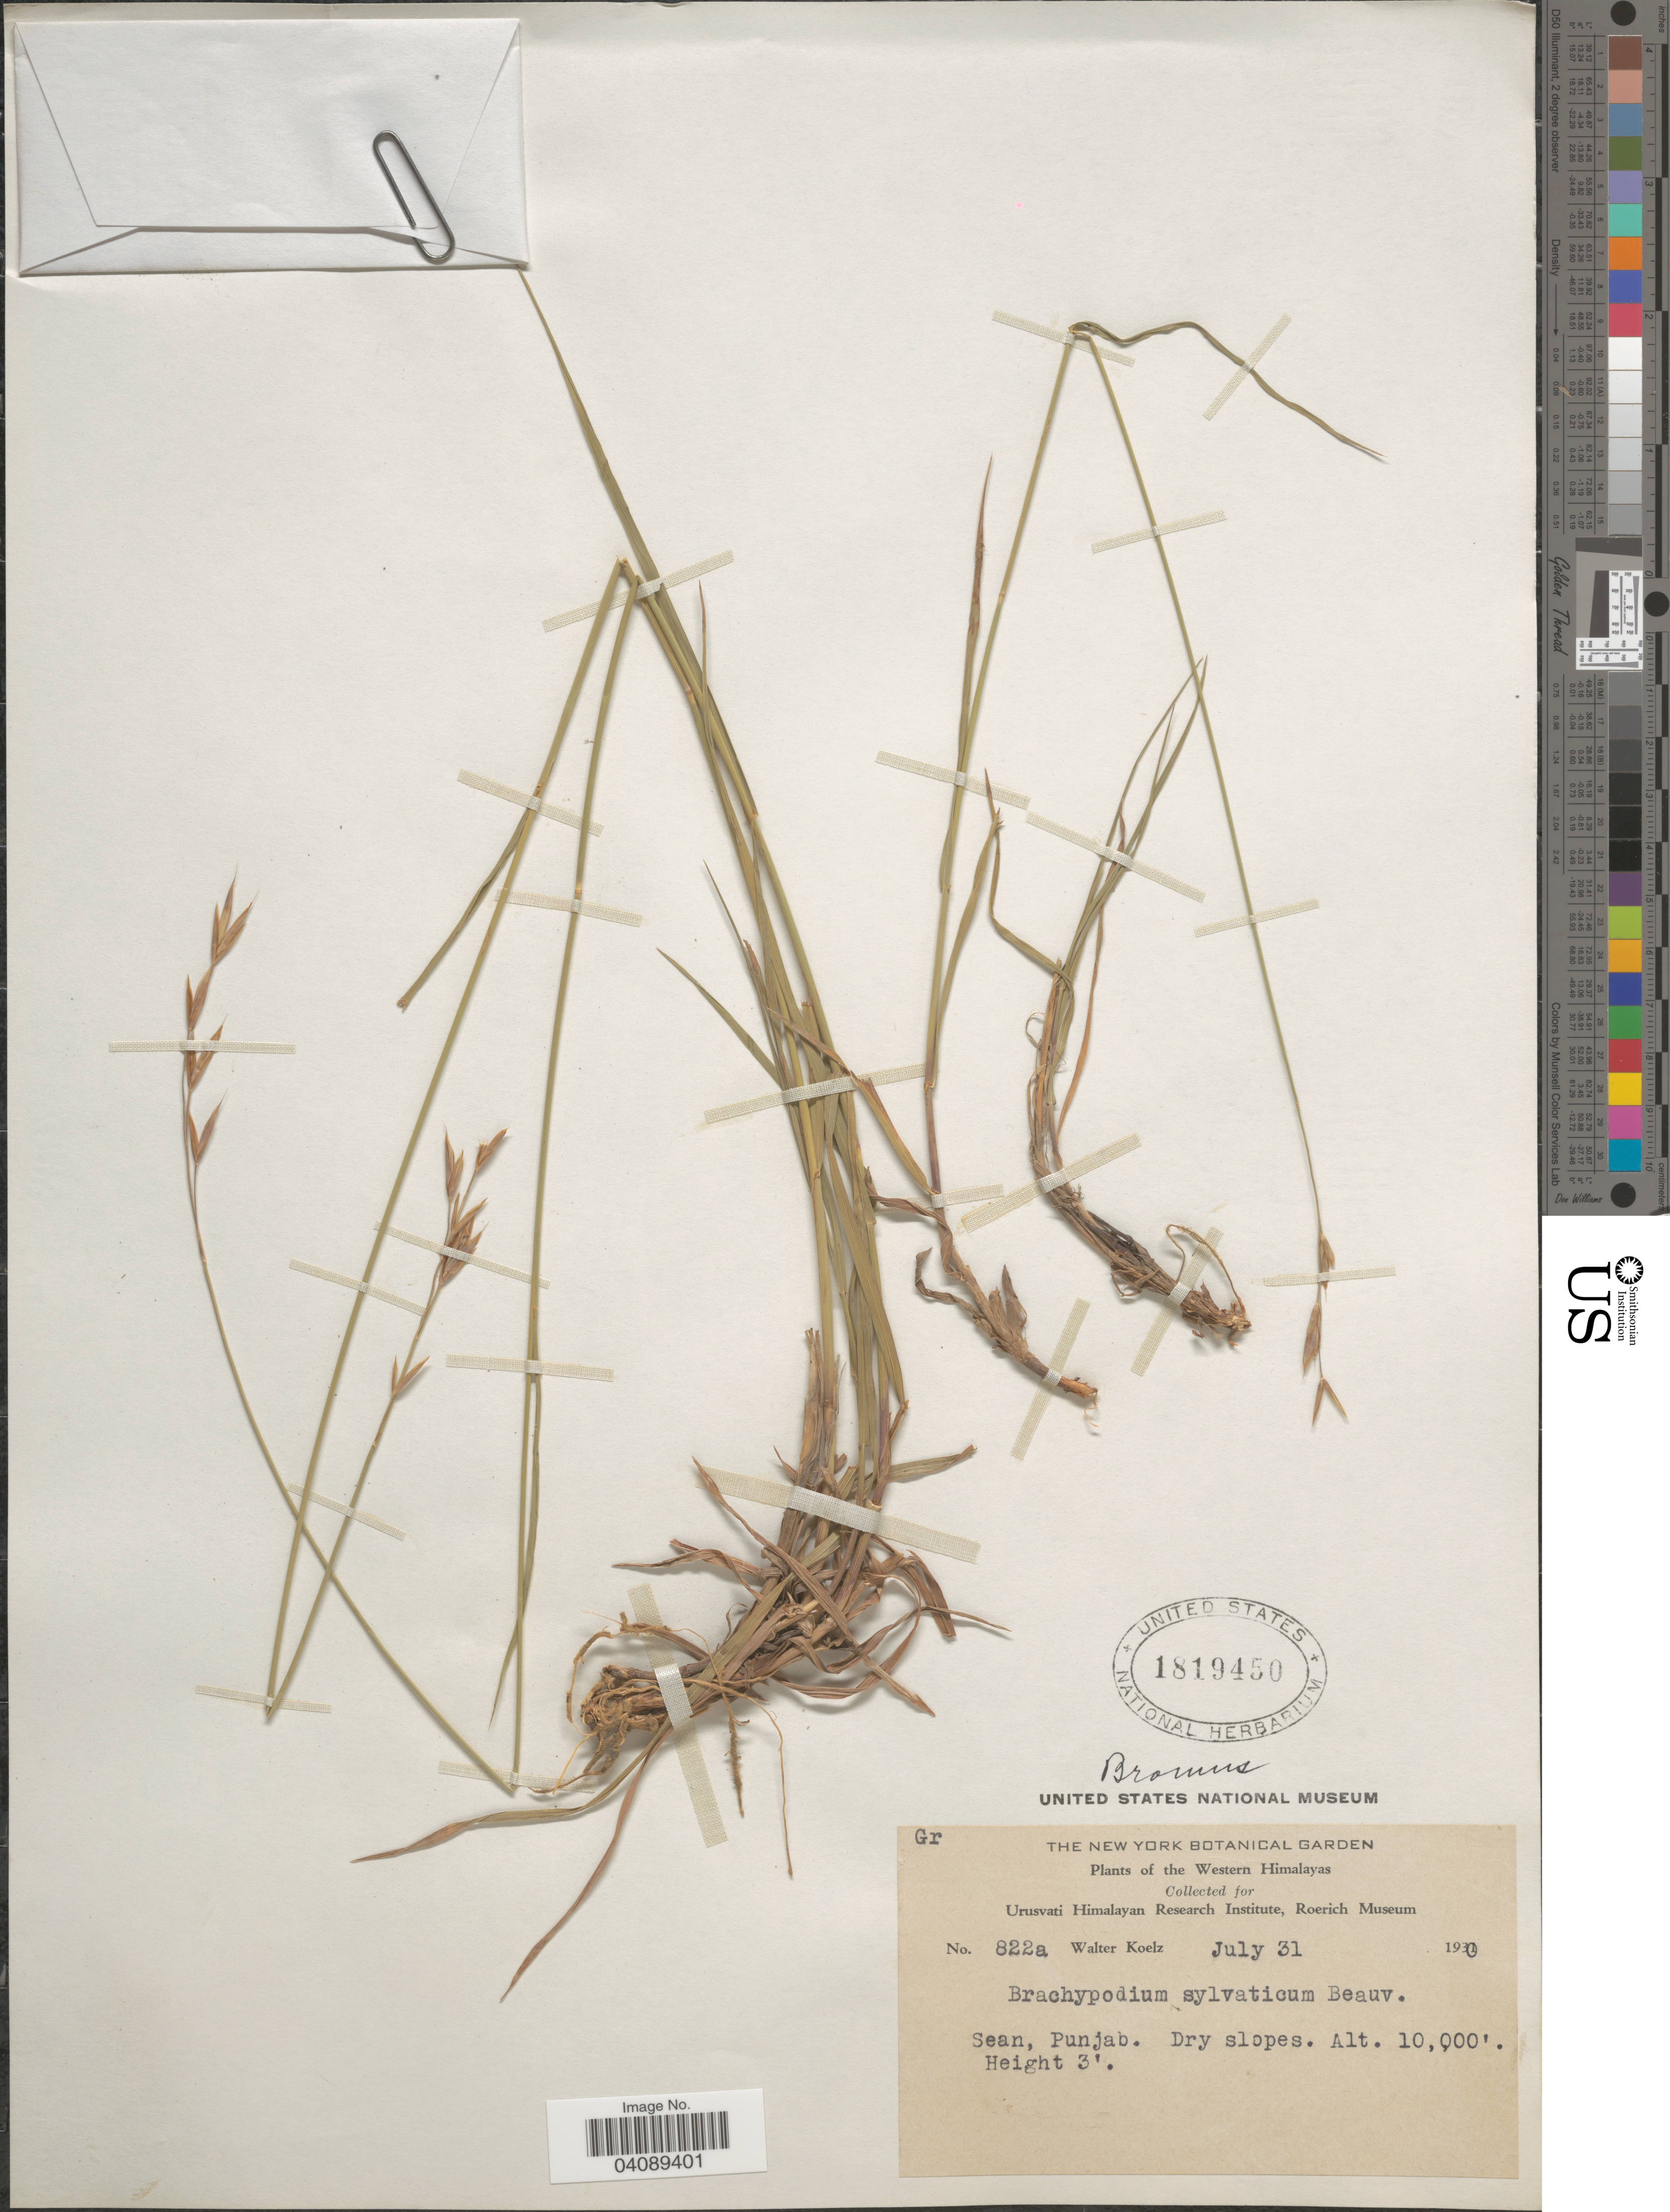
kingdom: Plantae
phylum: Tracheophyta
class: Liliopsida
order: Poales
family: Poaceae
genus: Bromus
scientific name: Bromus sp.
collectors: W. N. Koelz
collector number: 822a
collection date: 1930-07-31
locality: Western Himalayas. Sean. Dry slopes.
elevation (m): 3048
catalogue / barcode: US 1819450